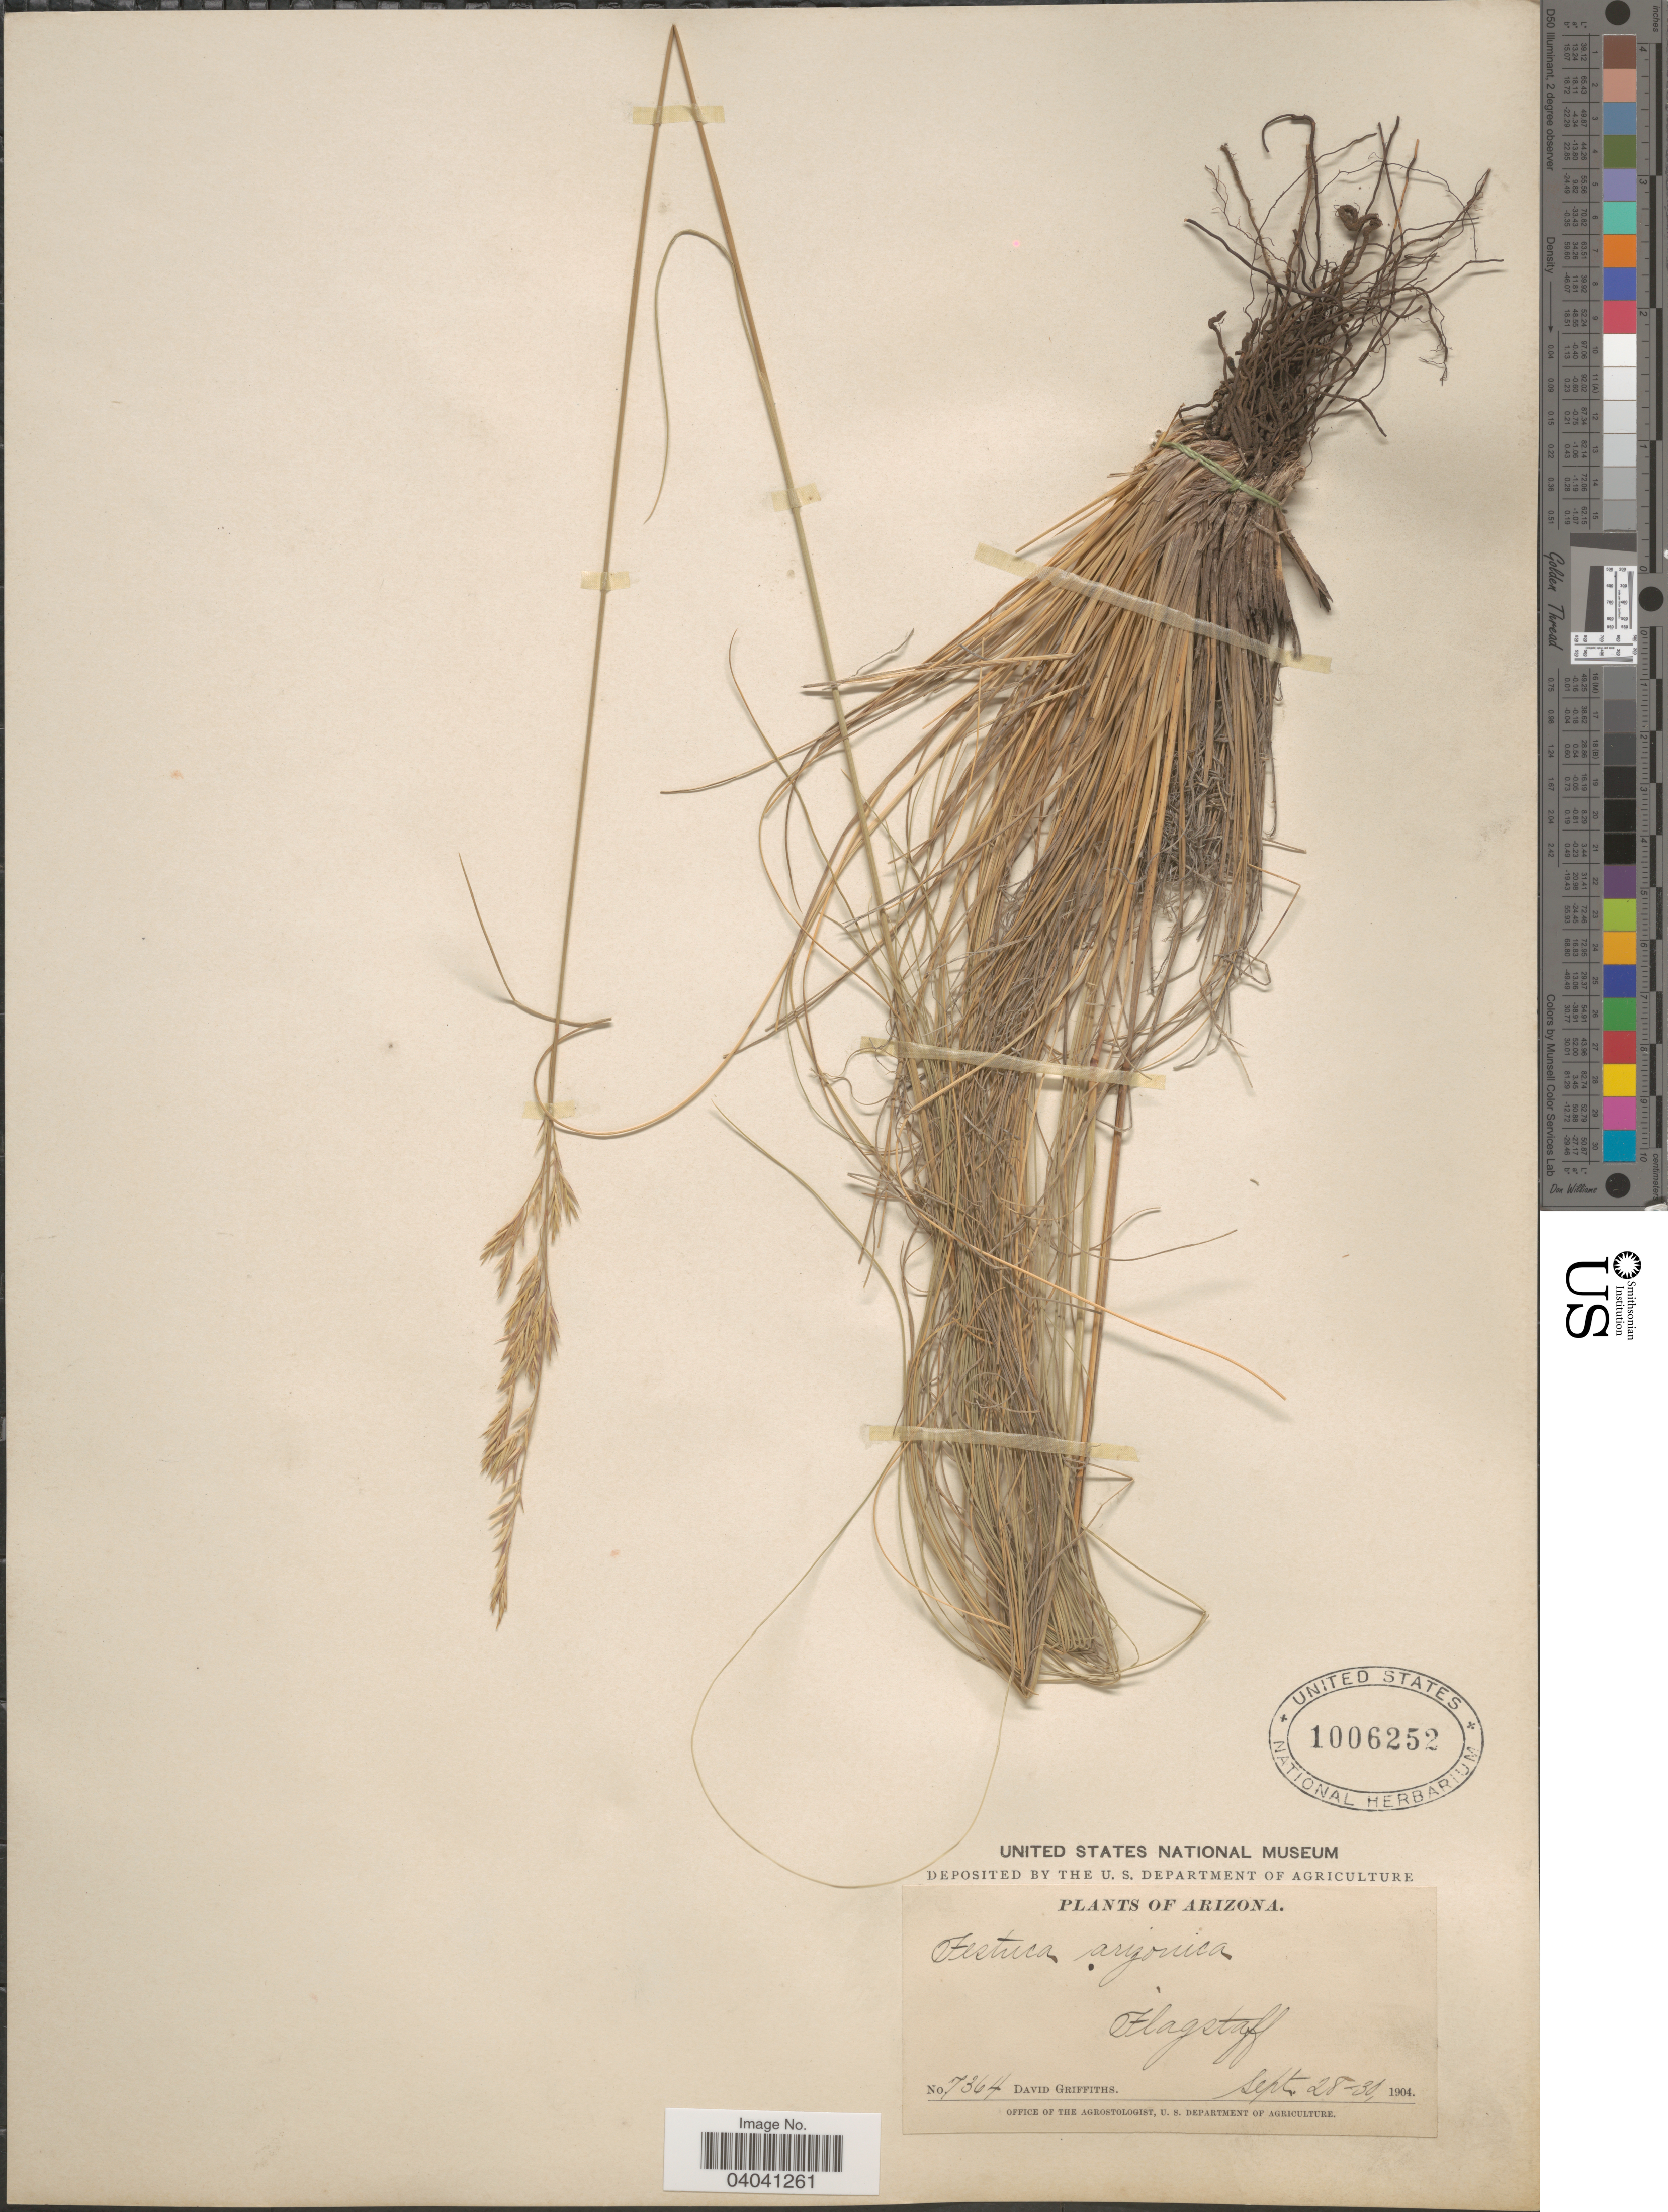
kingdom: Plantae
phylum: Tracheophyta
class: Liliopsida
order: Poales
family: Poaceae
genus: Festuca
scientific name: Festuca arizonica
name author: Vasey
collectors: D. Griffiths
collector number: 7364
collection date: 1904-09-28/1904-09-30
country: United States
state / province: Arizona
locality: Flagstaff.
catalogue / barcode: US 1006252